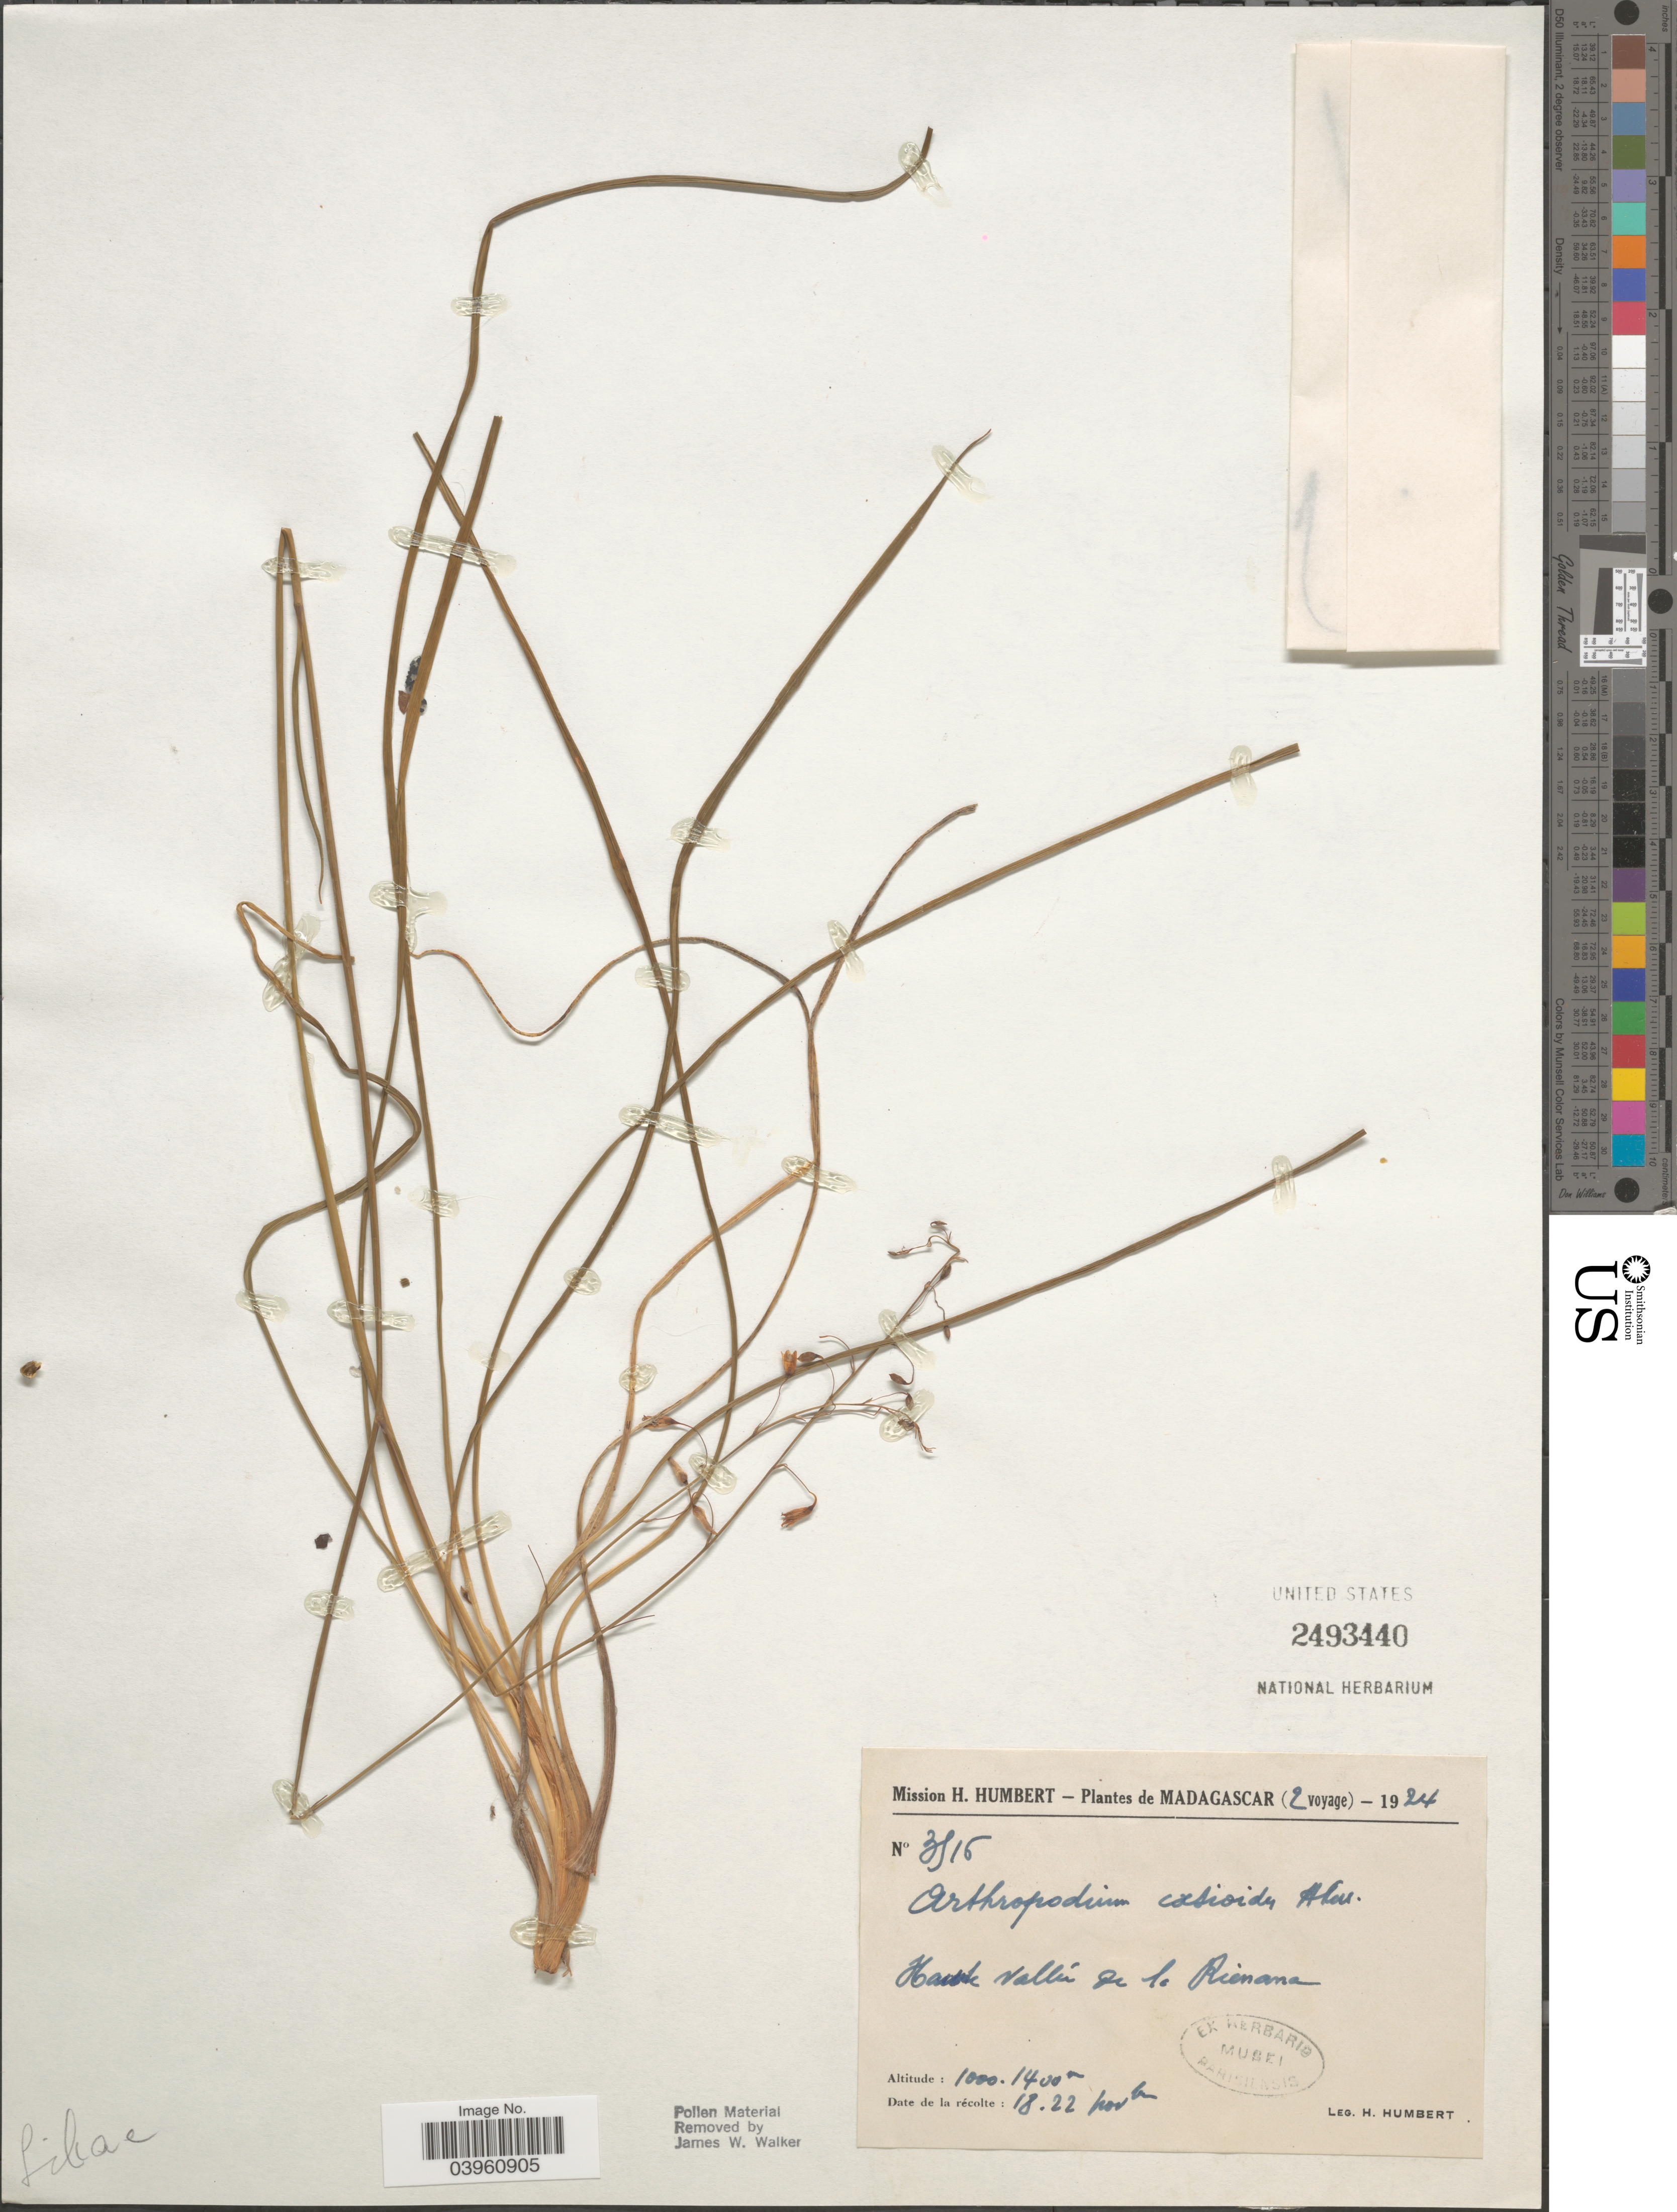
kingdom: Plantae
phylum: Tracheophyta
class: Liliopsida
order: Asparagales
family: Asparagaceae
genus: Arthropodium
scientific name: Arthropodium cirrhatum G. Benn., nom. inval., nom. nud.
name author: G. Benn.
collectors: H. Humbert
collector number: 3916*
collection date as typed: Transcribed d/m/y: 18/11/22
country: Madagascar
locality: Haute Vallée de la Rienana.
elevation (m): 1000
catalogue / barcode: US 2493440